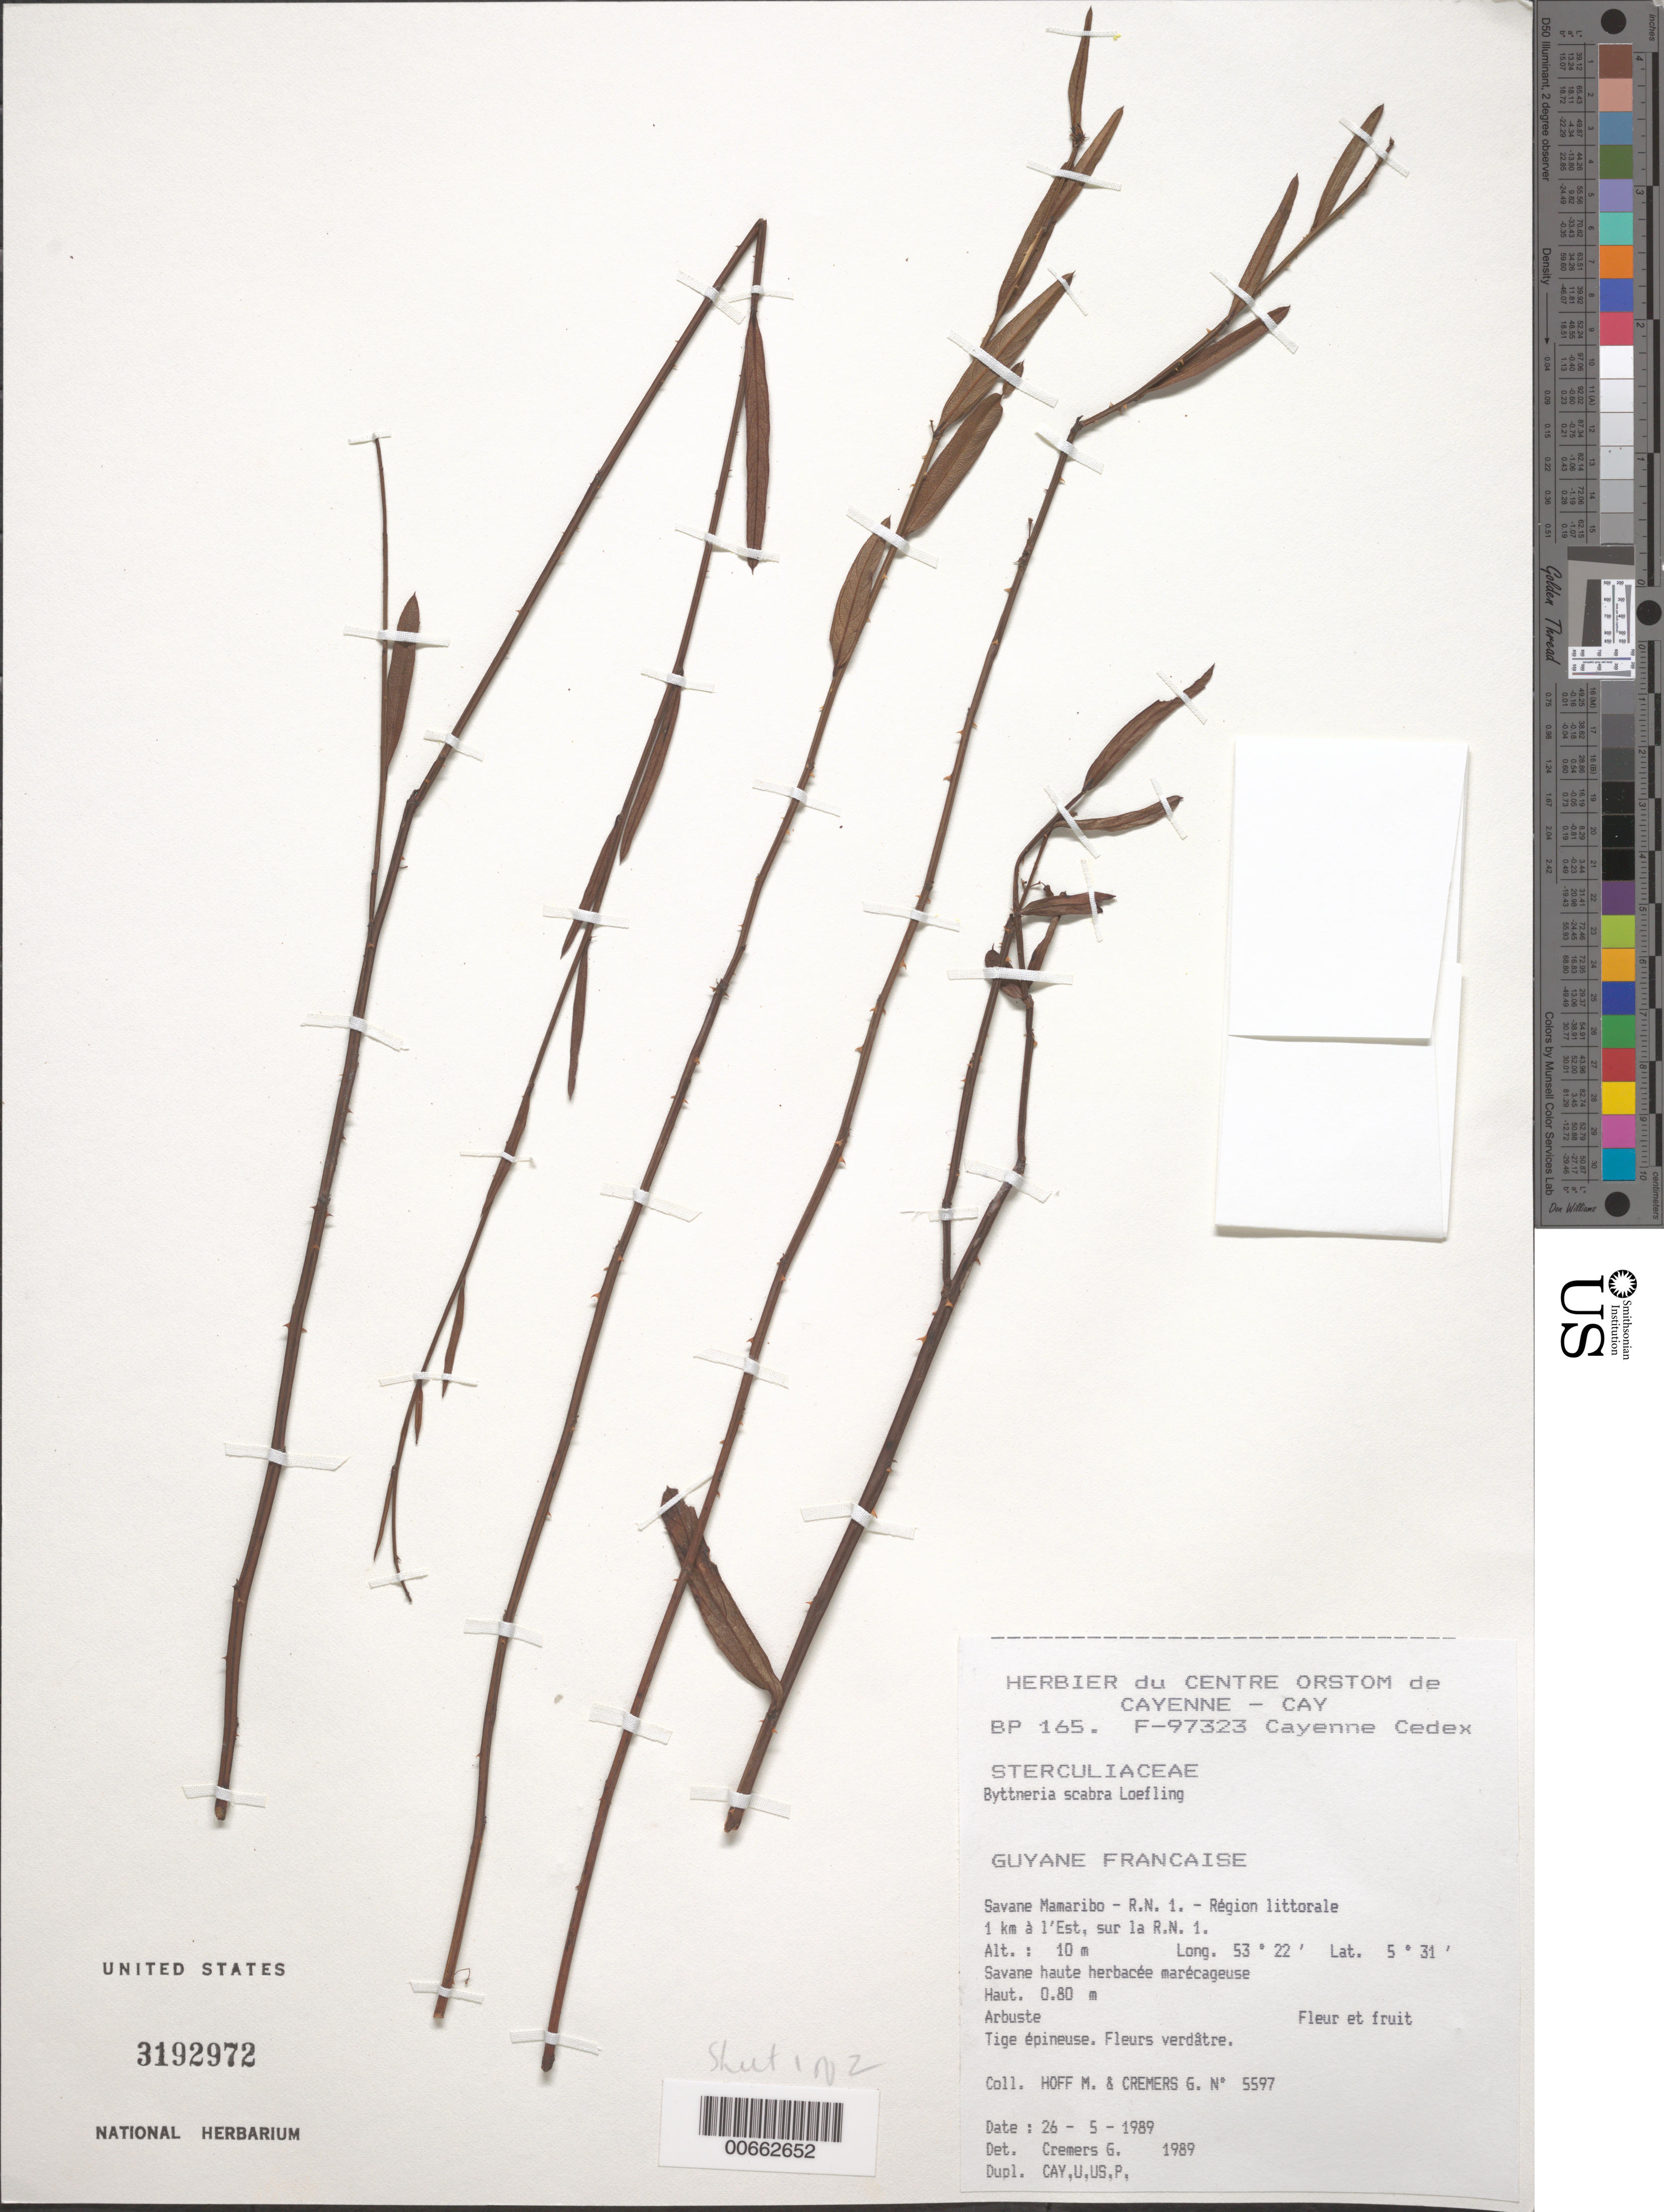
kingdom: Plantae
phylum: Tracheophyta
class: Magnoliopsida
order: Malvales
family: Malvaceae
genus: Byttneria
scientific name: Byttneria scabra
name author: L.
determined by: Dorr, L. J., (BOT), Smithsonian Institution - National Museum of Natural History (UNITED STATES)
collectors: M. Hoff & G. Cremers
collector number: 5597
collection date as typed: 26 May 1989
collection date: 1989-05-26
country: French Guiana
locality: Savane Mamaribo, R.N. 1, Région littorale 1 km à l'Est, sur la R.N. 1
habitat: Savane haute herbacée marécageuse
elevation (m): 10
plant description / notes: CAY, US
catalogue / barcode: US 3192972